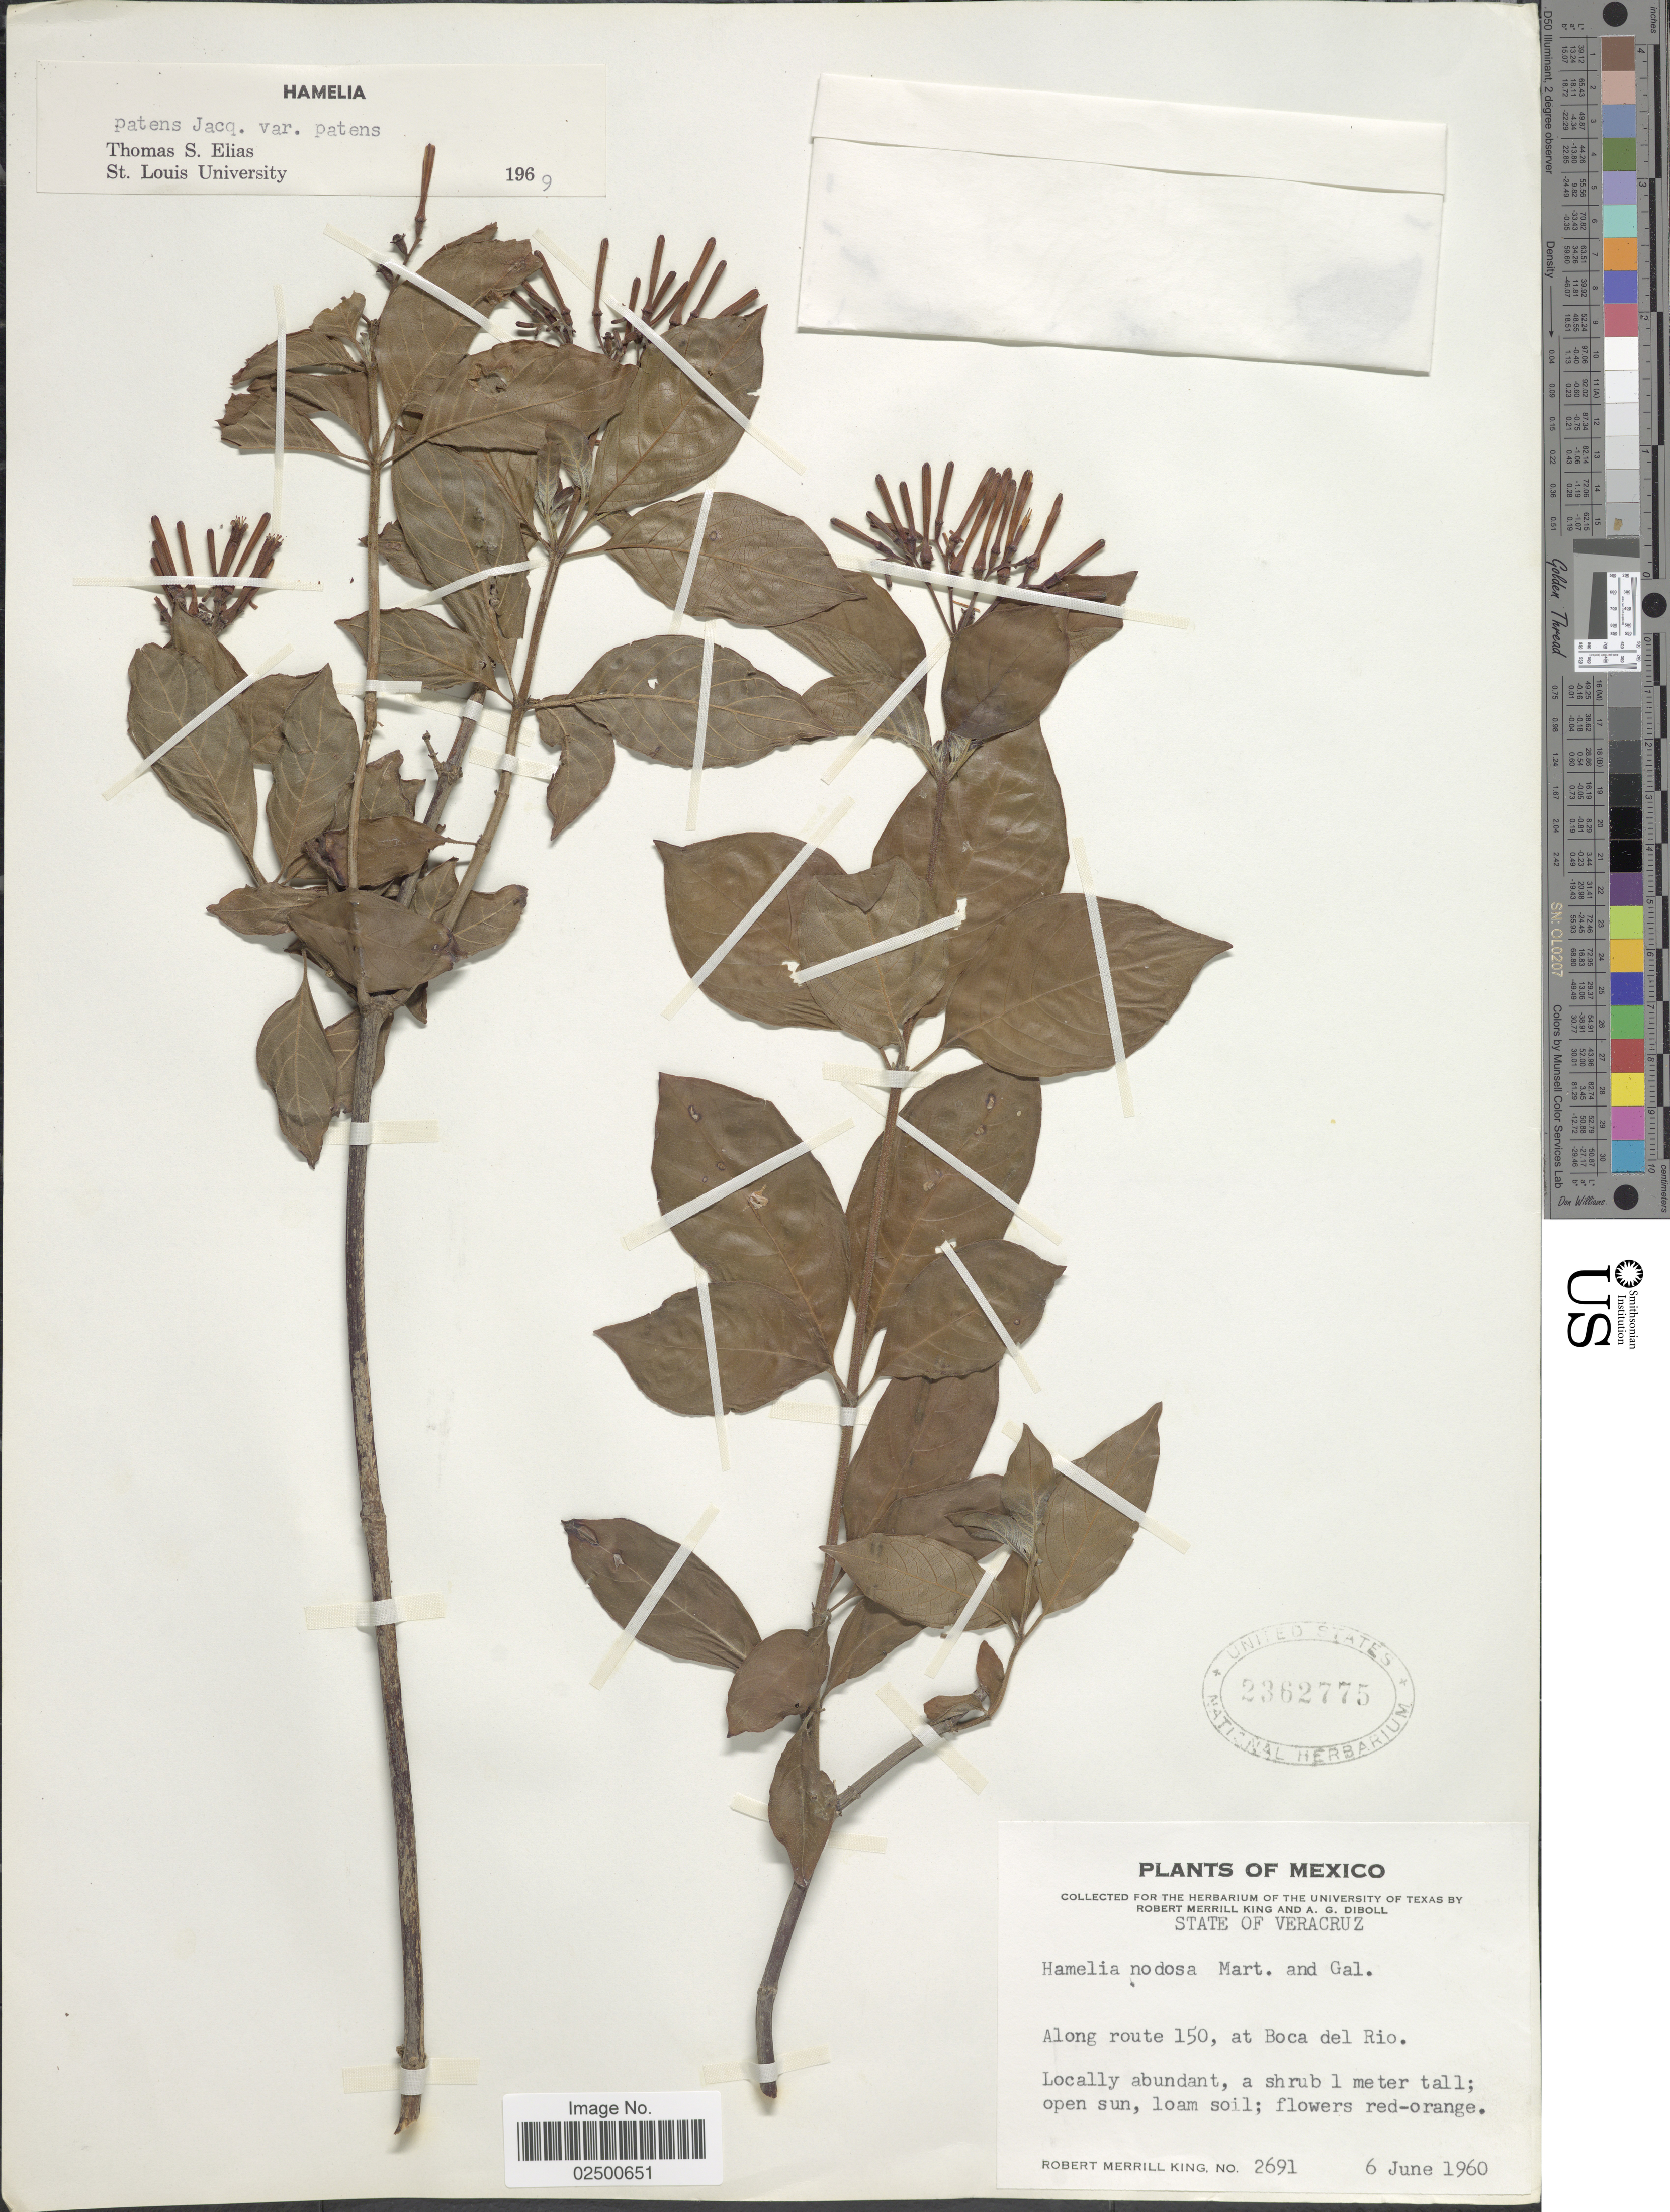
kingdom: Plantae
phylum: Tracheophyta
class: Magnoliopsida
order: Gentianales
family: Rubiaceae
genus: Hamelia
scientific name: Hamelia patens var. patens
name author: Jacq.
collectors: R. M. King & A. Diboll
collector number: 2691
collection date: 1960-06-06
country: Mexico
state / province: Veracruz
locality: State of Veracruz. Along route 150, at Boca del Rio.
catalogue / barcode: US 2362775